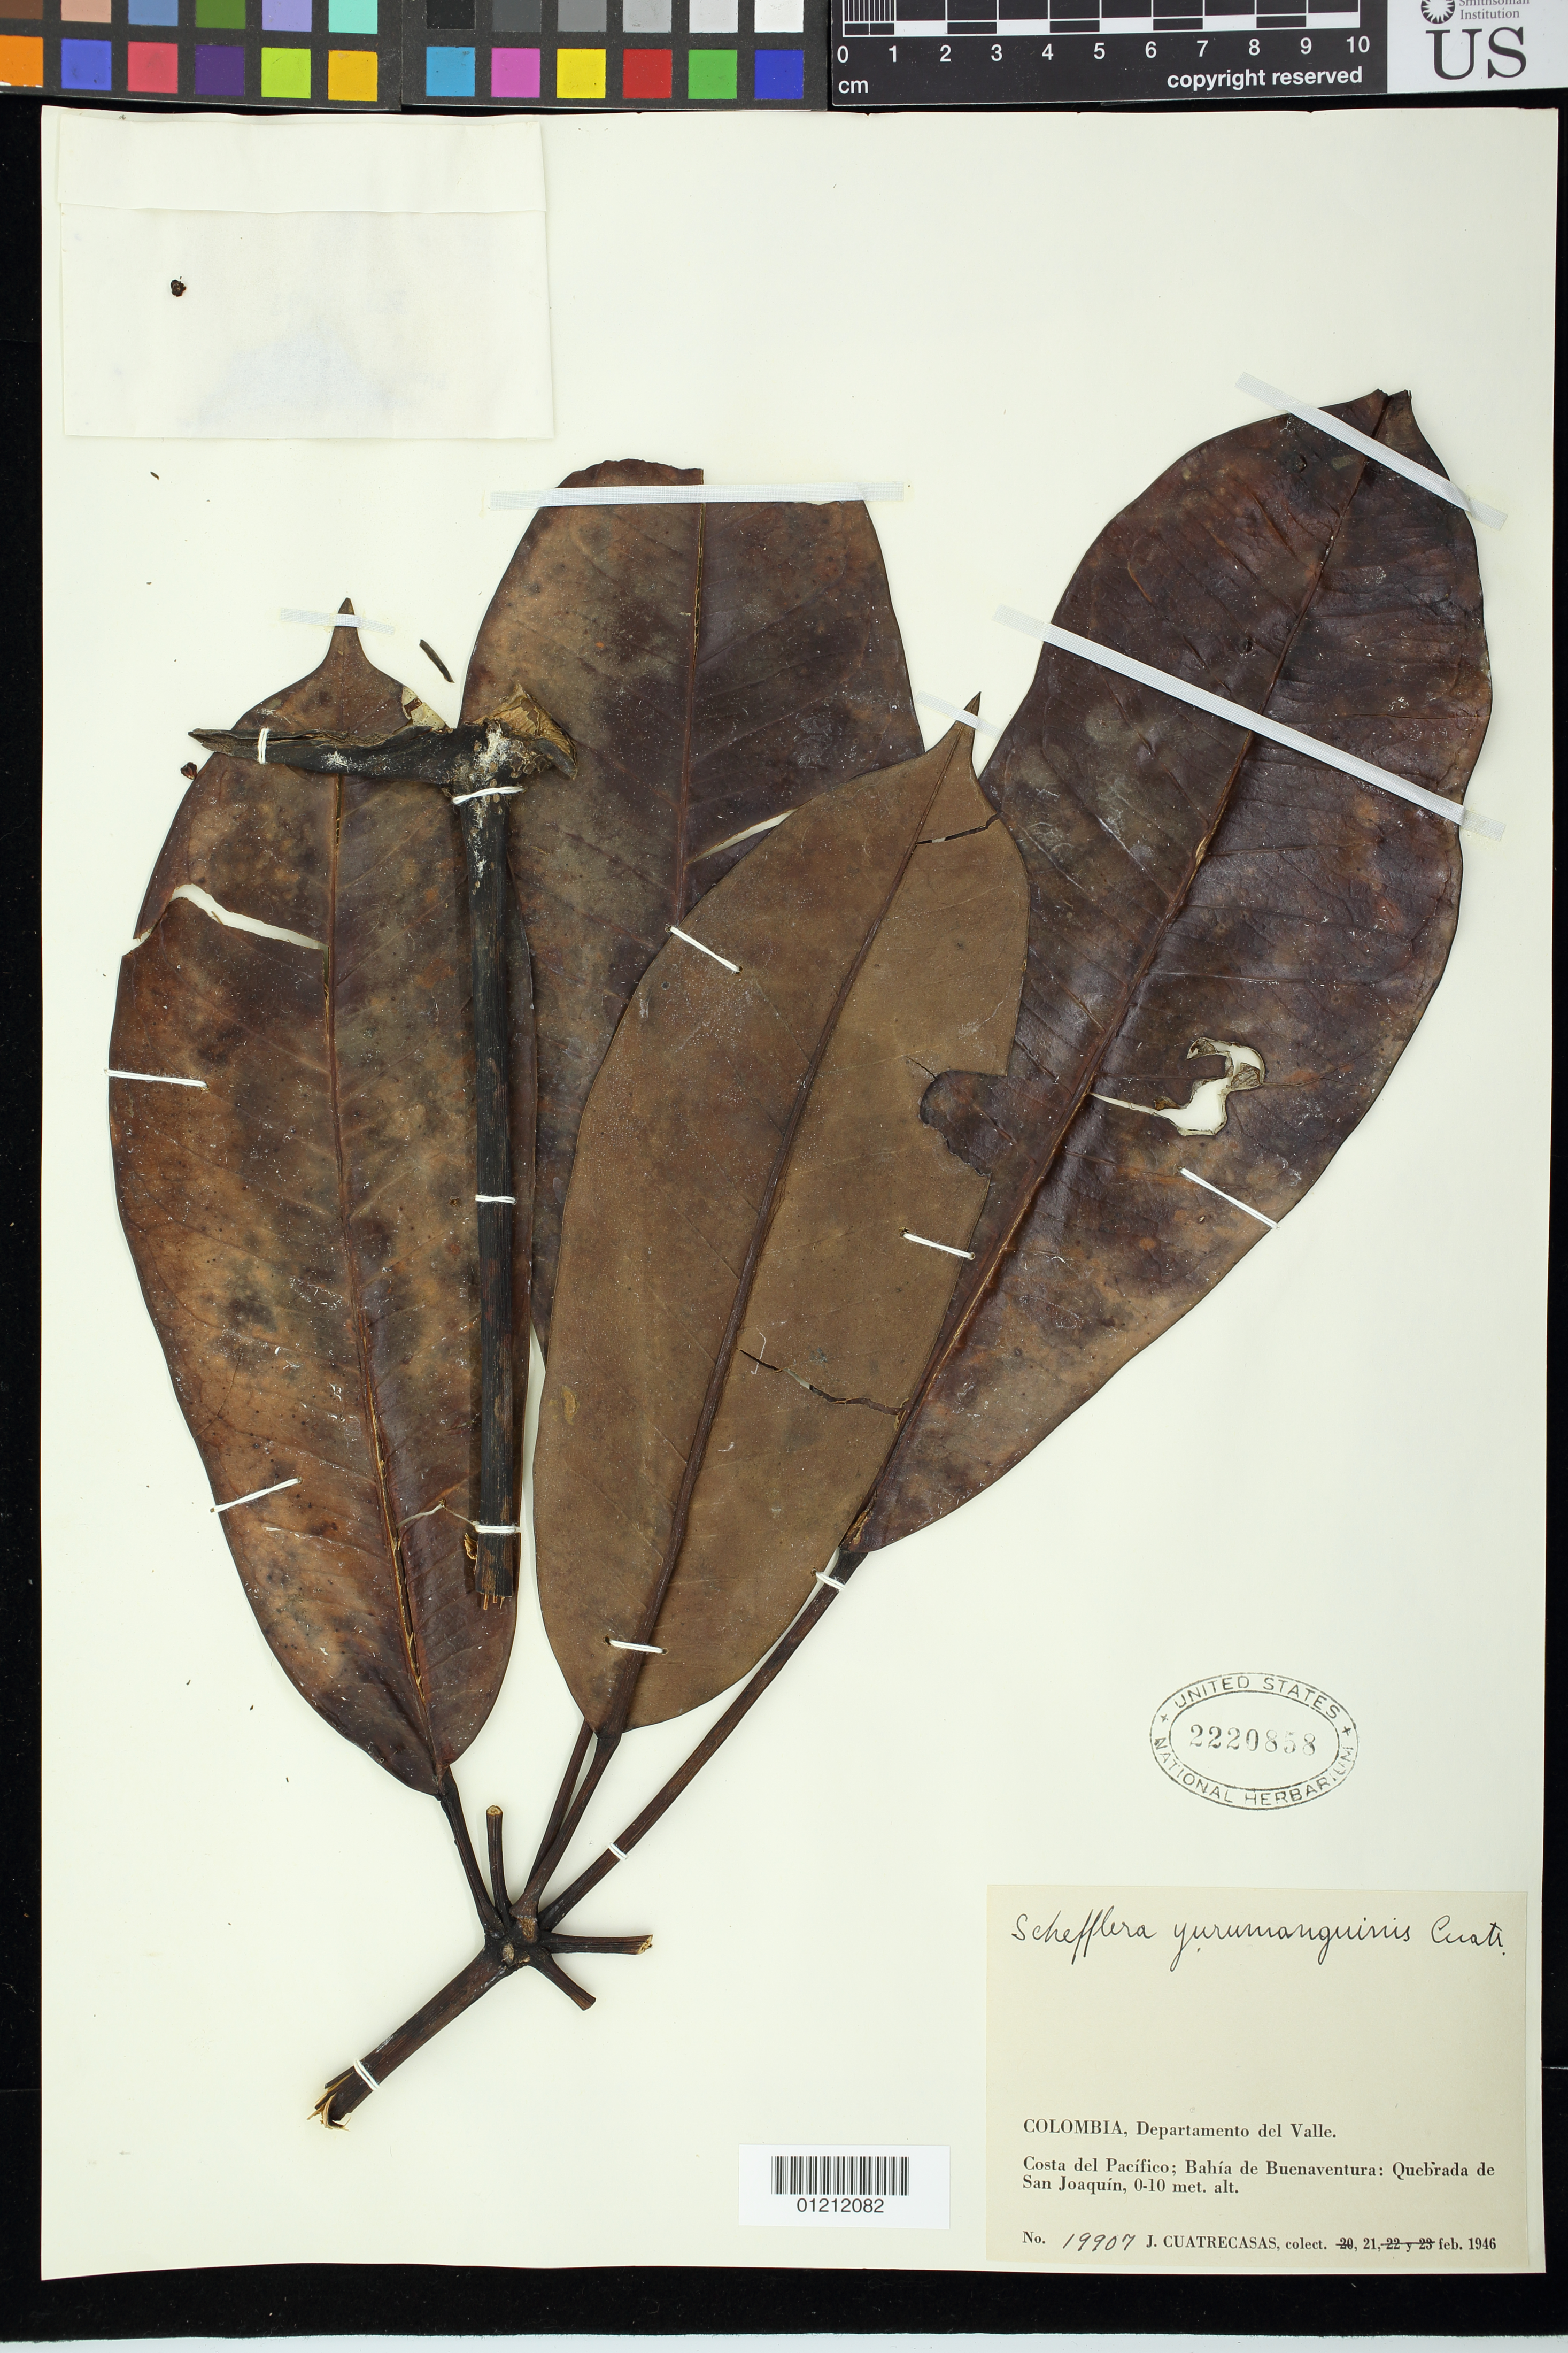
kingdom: Plantae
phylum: Tracheophyta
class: Magnoliopsida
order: Apiales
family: Araliaceae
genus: Schefflera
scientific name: Schefflera yurumanguinis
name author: Cuatrec.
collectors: J. Cuatrecasas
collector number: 19907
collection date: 1946-02-21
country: Colombia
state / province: Valle del Cauca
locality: Costa del Pacífico; Bahía de Buenaventura: Quebrada de San Joaquín.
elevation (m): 0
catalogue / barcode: US 2220858